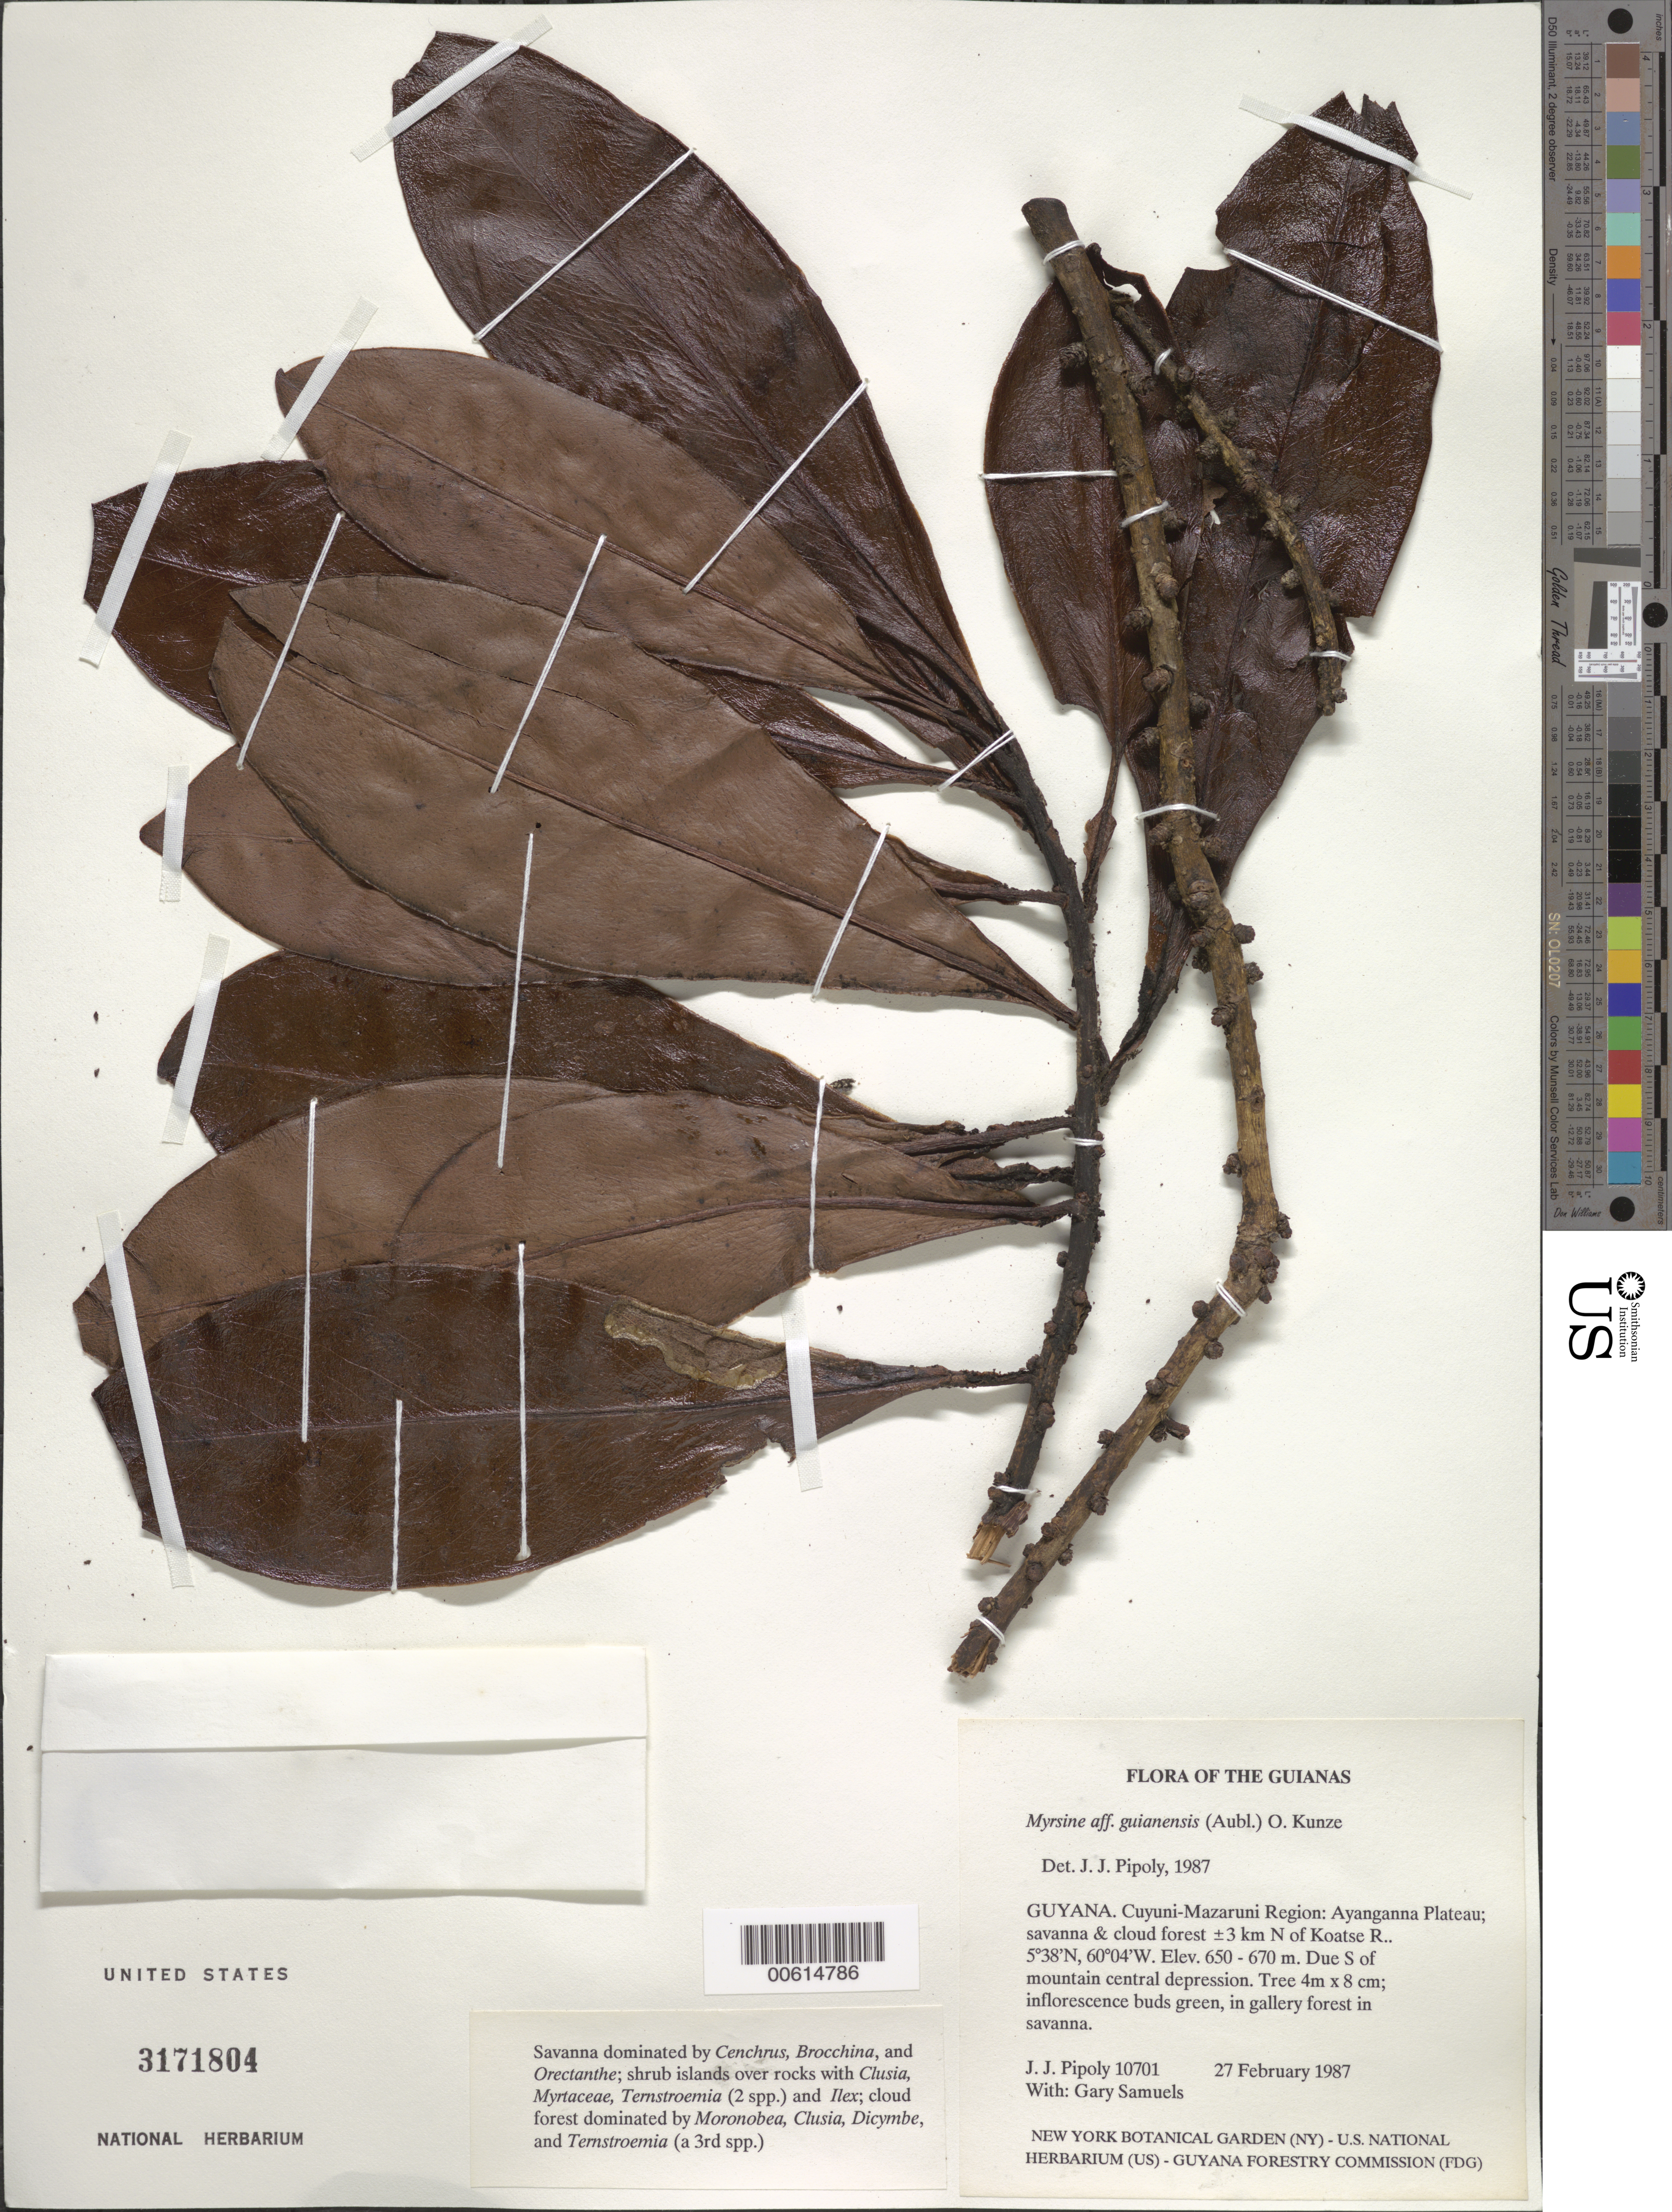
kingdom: Plantae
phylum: Tracheophyta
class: Magnoliopsida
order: Ericales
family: Primulaceae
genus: Myrsine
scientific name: Myrsine guianensis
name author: (Aubl.) Kuntze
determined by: Pipoly, J. J., III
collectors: J. J. Pipoly & G. Bacchus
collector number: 10701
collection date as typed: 27 February 1987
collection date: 1987-02-27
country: Guyana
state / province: Cuyuni-Mazaruni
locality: Ayanganna Plateau; ±3 km N of Koatse R, due S of mountain central depression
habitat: Savanna and cloud forest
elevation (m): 650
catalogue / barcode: US 3171804